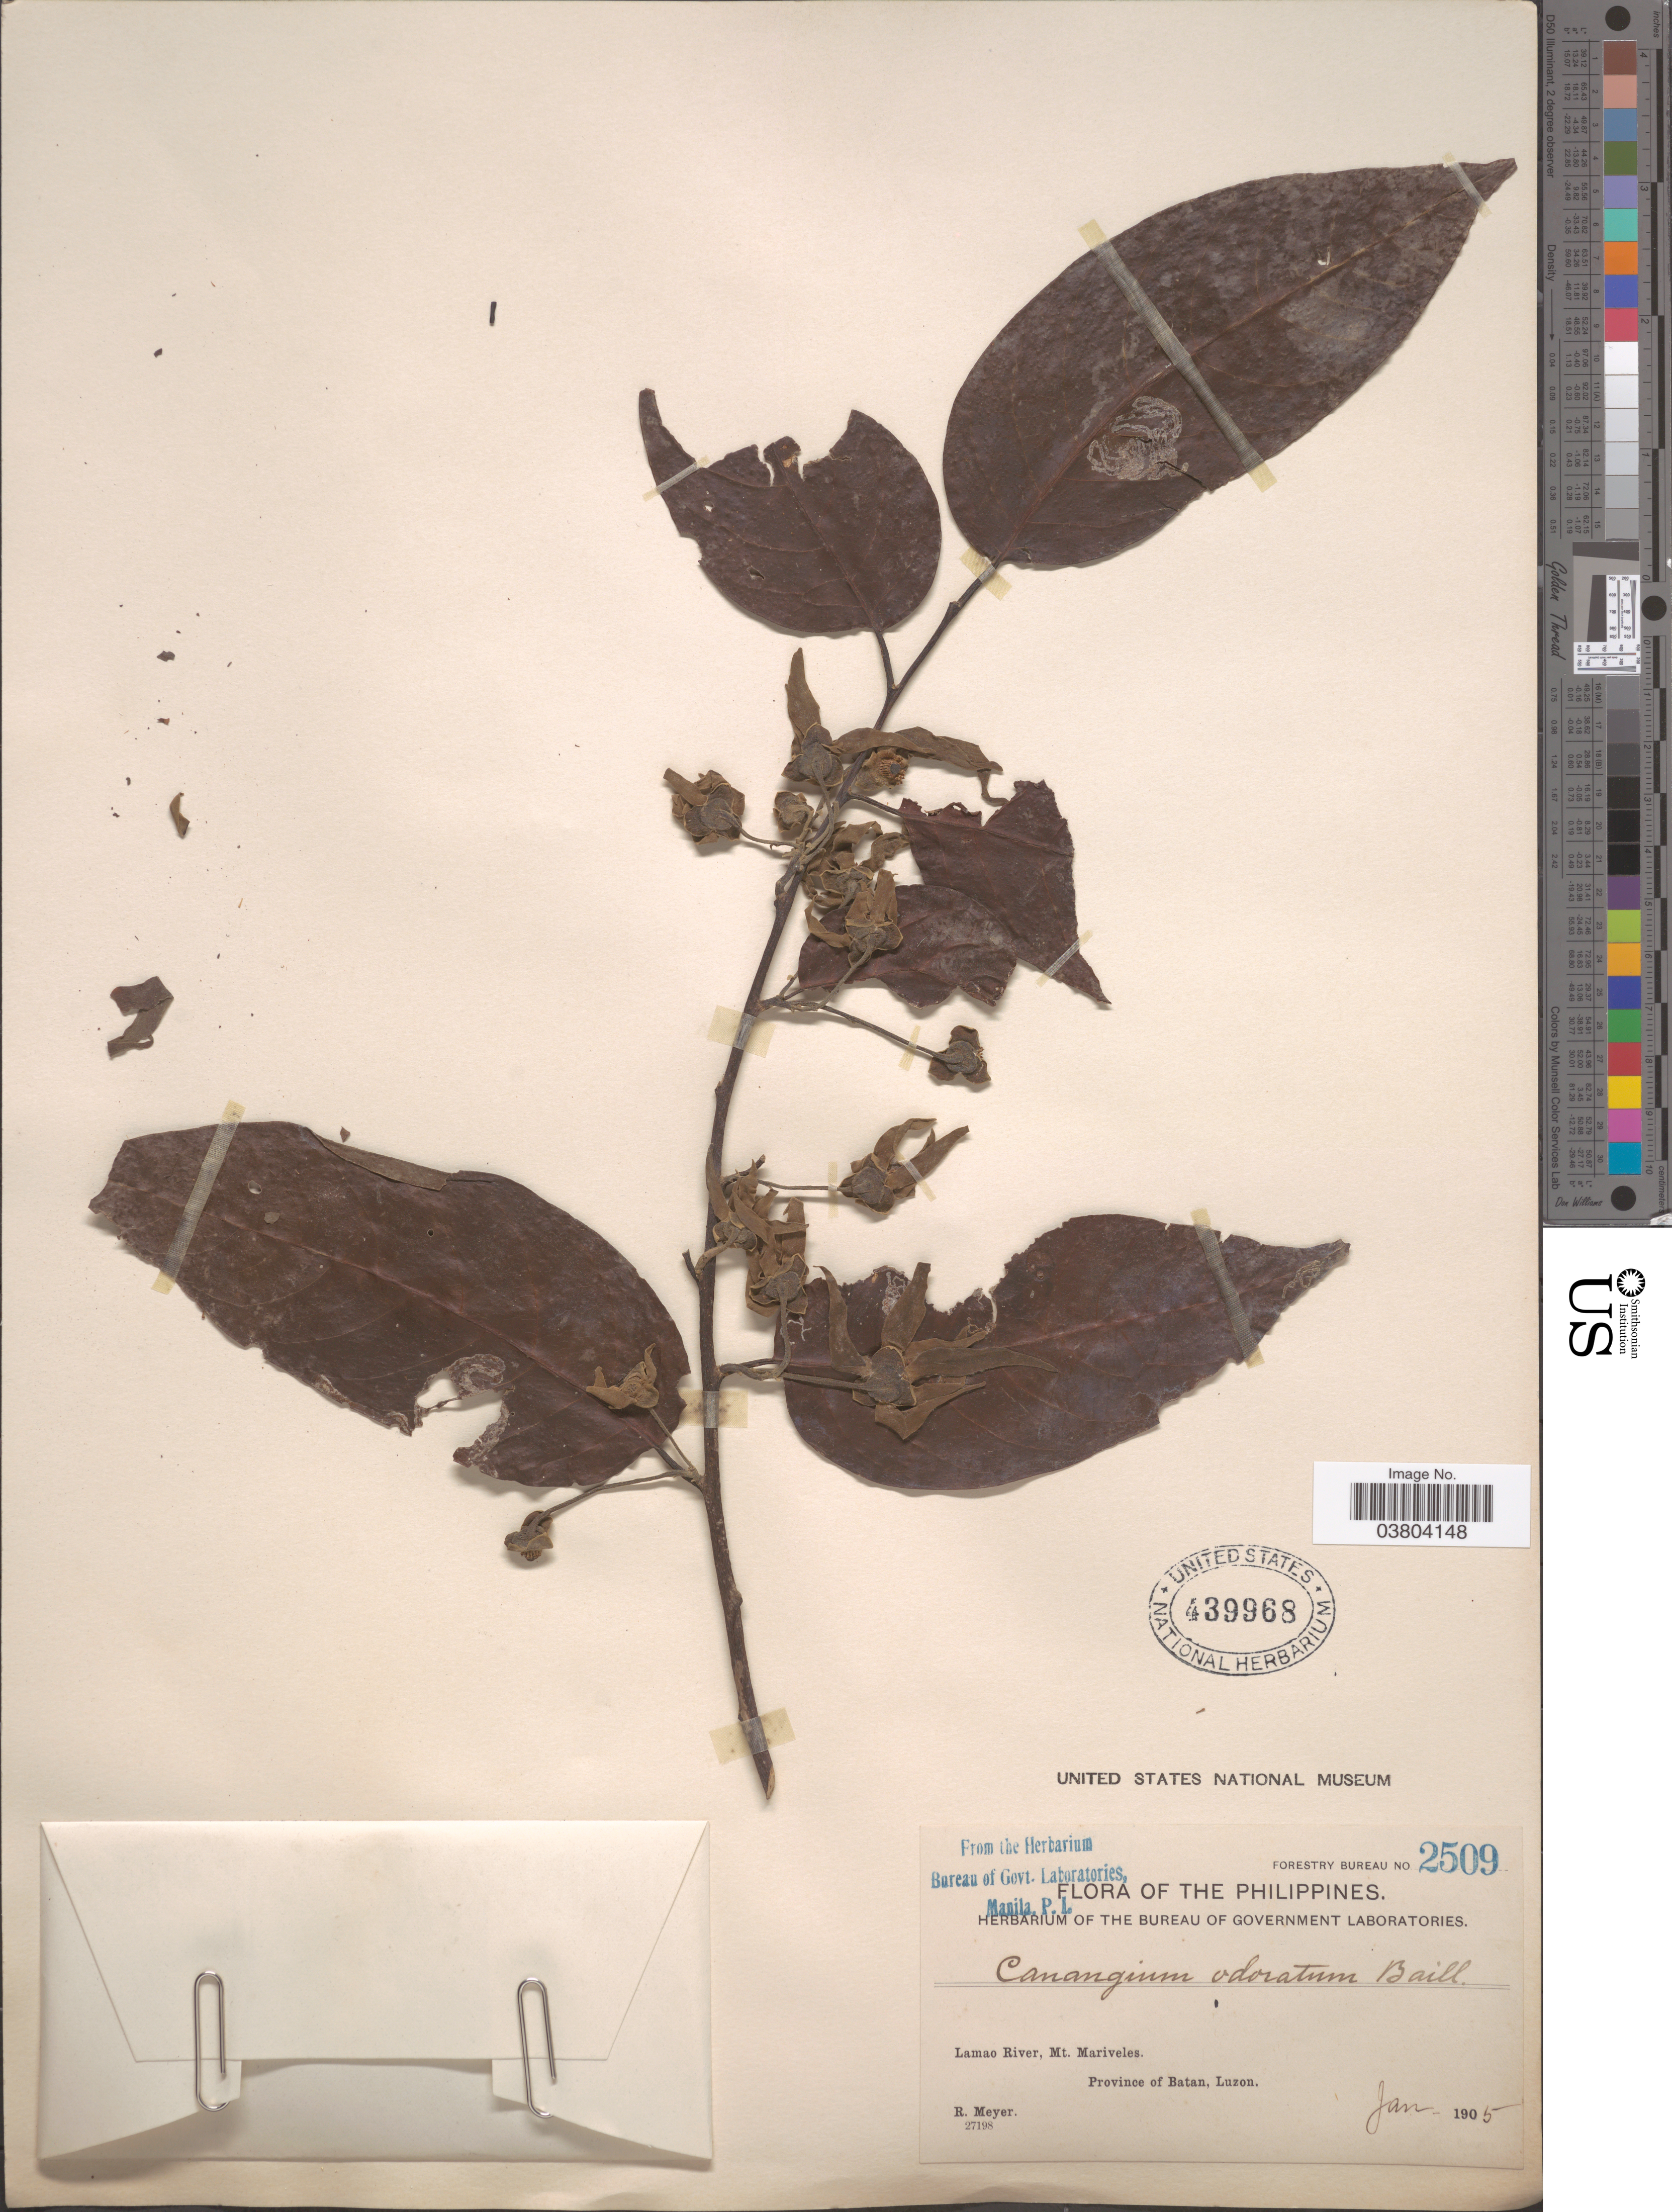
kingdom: Plantae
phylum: Tracheophyta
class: Magnoliopsida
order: Magnoliales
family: Annonaceae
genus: Cananga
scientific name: Cananga odorata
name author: (Lam.) Hook. f. & Thomson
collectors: R. Meyer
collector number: Forestry Bureau 2509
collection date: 1905-01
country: Philippines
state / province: Cagayan Valley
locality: Lamao River, Mt. Mariveles. Province of Batan, Luzon.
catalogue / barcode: US 439968